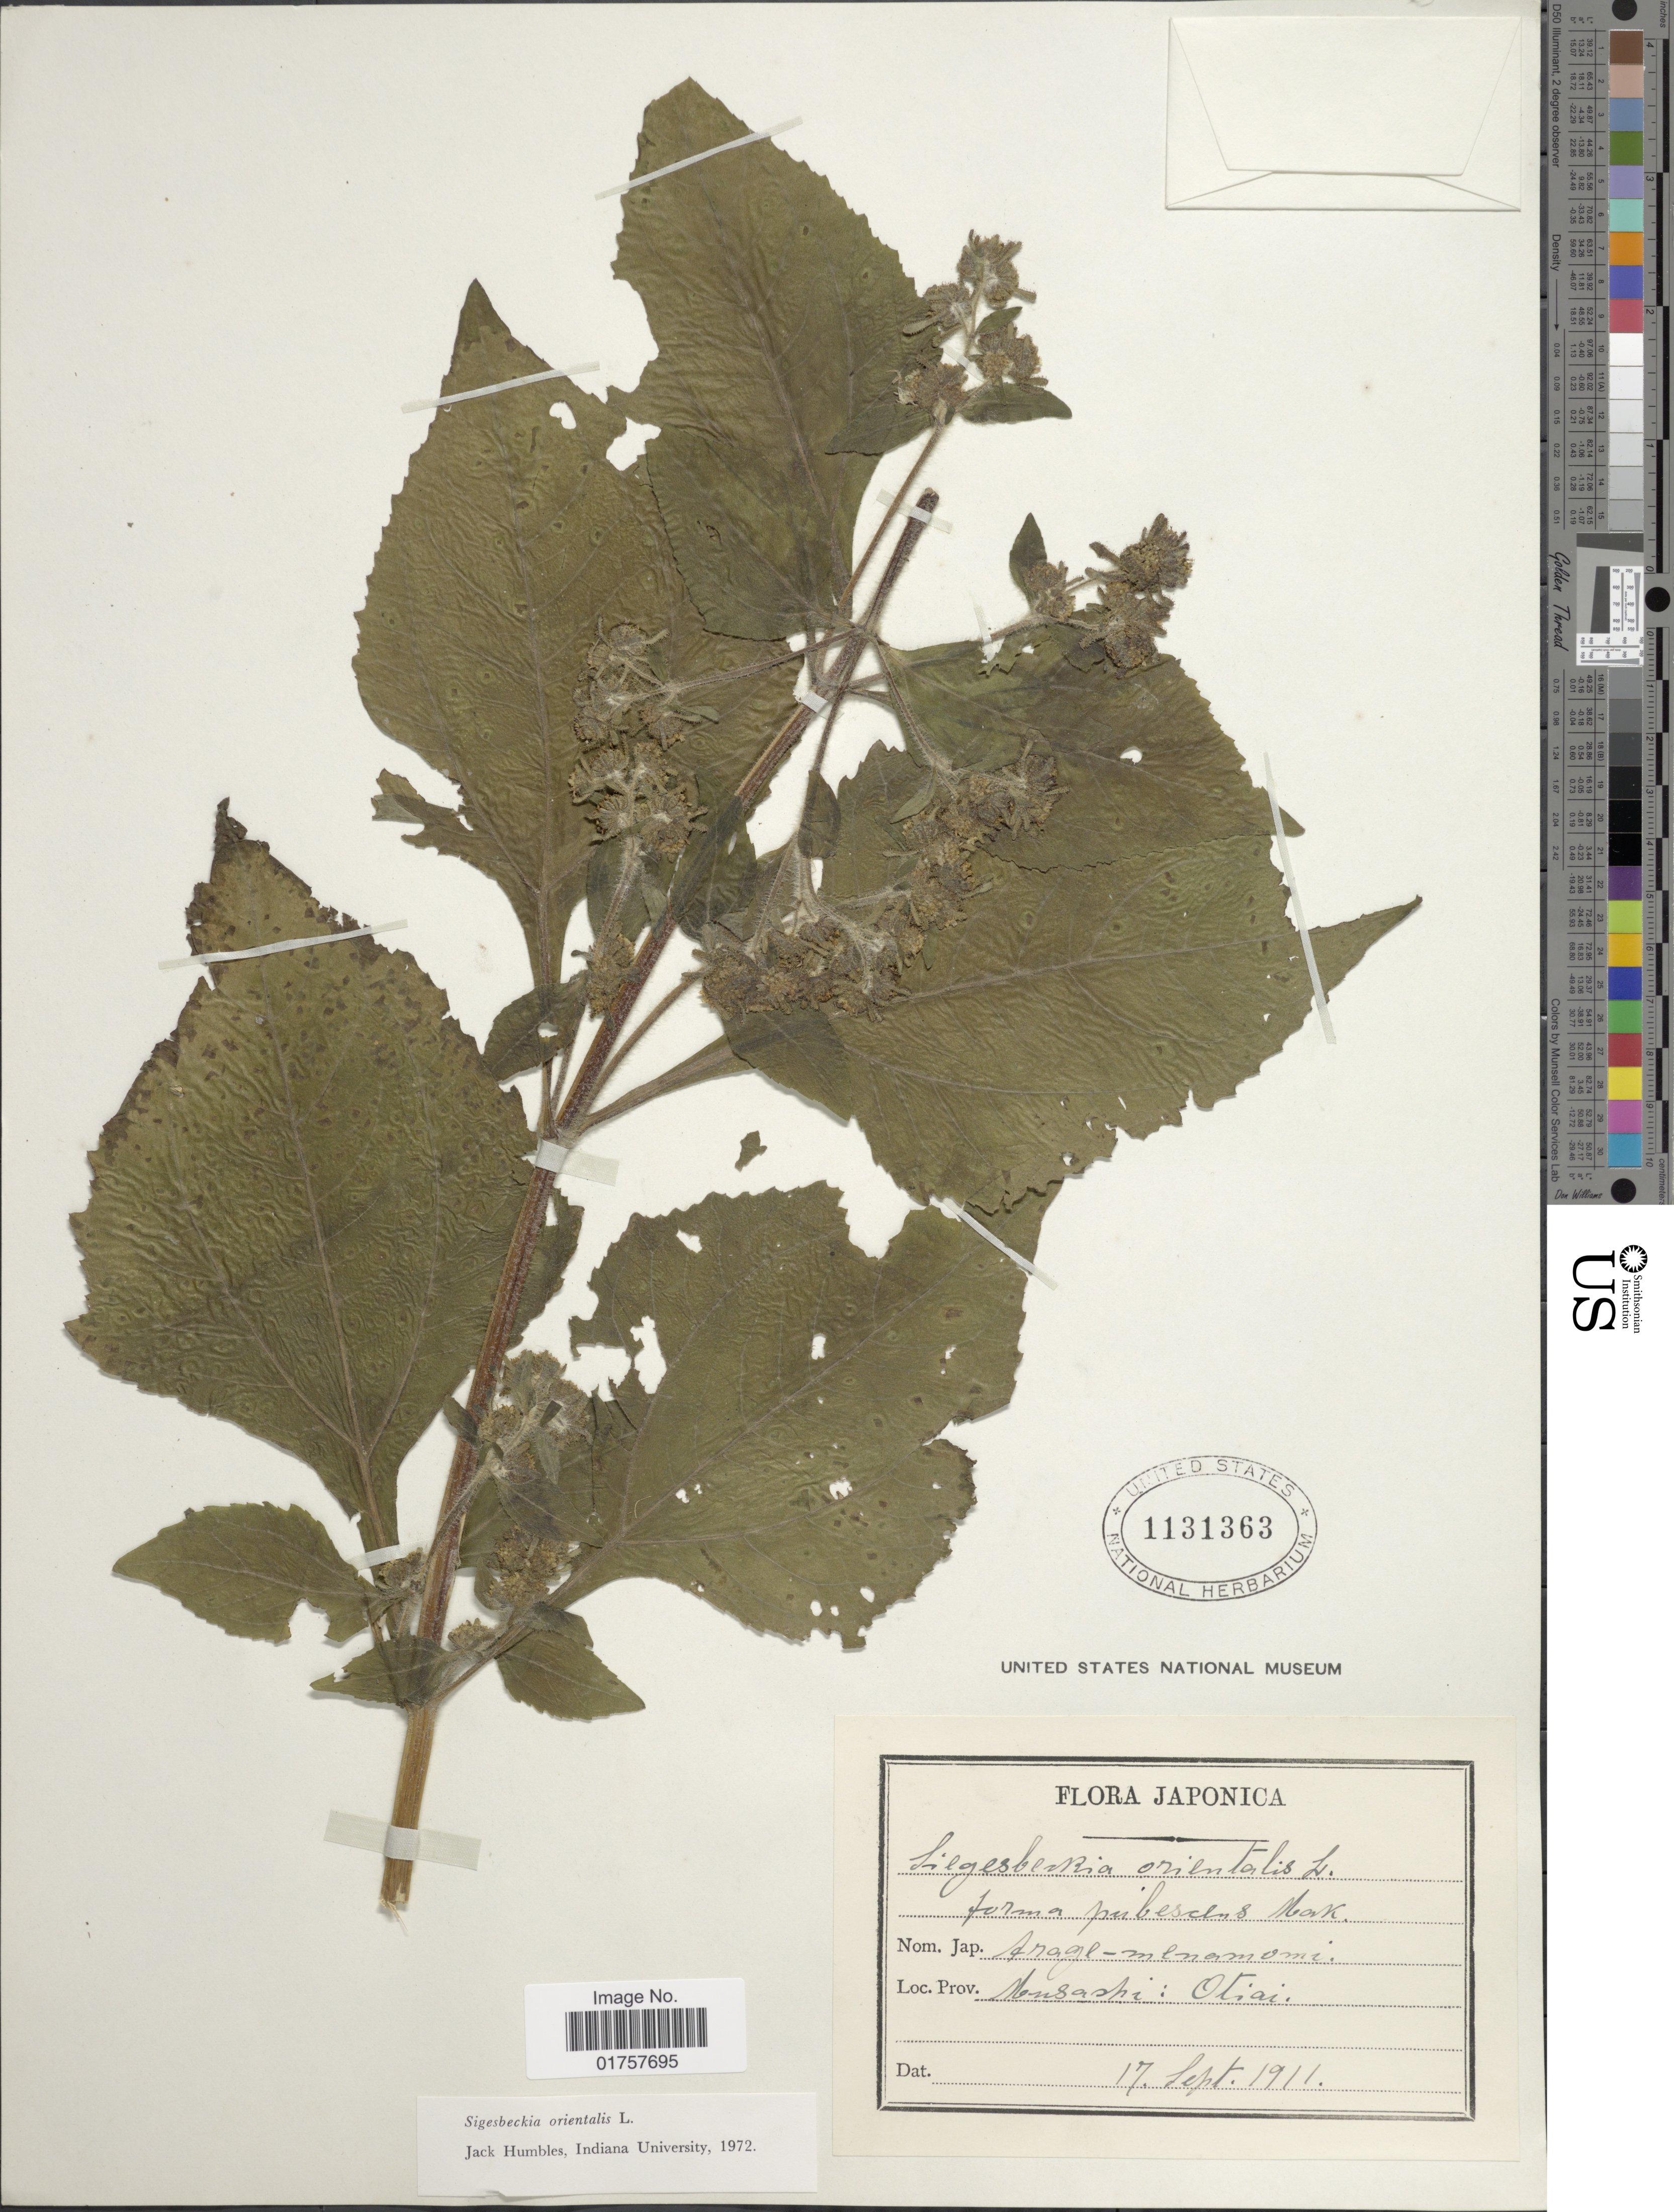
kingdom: Plantae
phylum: Tracheophyta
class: Magnoliopsida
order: Asterales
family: Asteraceae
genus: Sigesbeckia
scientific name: Sigesbeckia orientalis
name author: L.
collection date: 1911-09-17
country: Japan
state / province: Tokyo, Federal City of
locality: Musashi: Otiai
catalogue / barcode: US 1131363